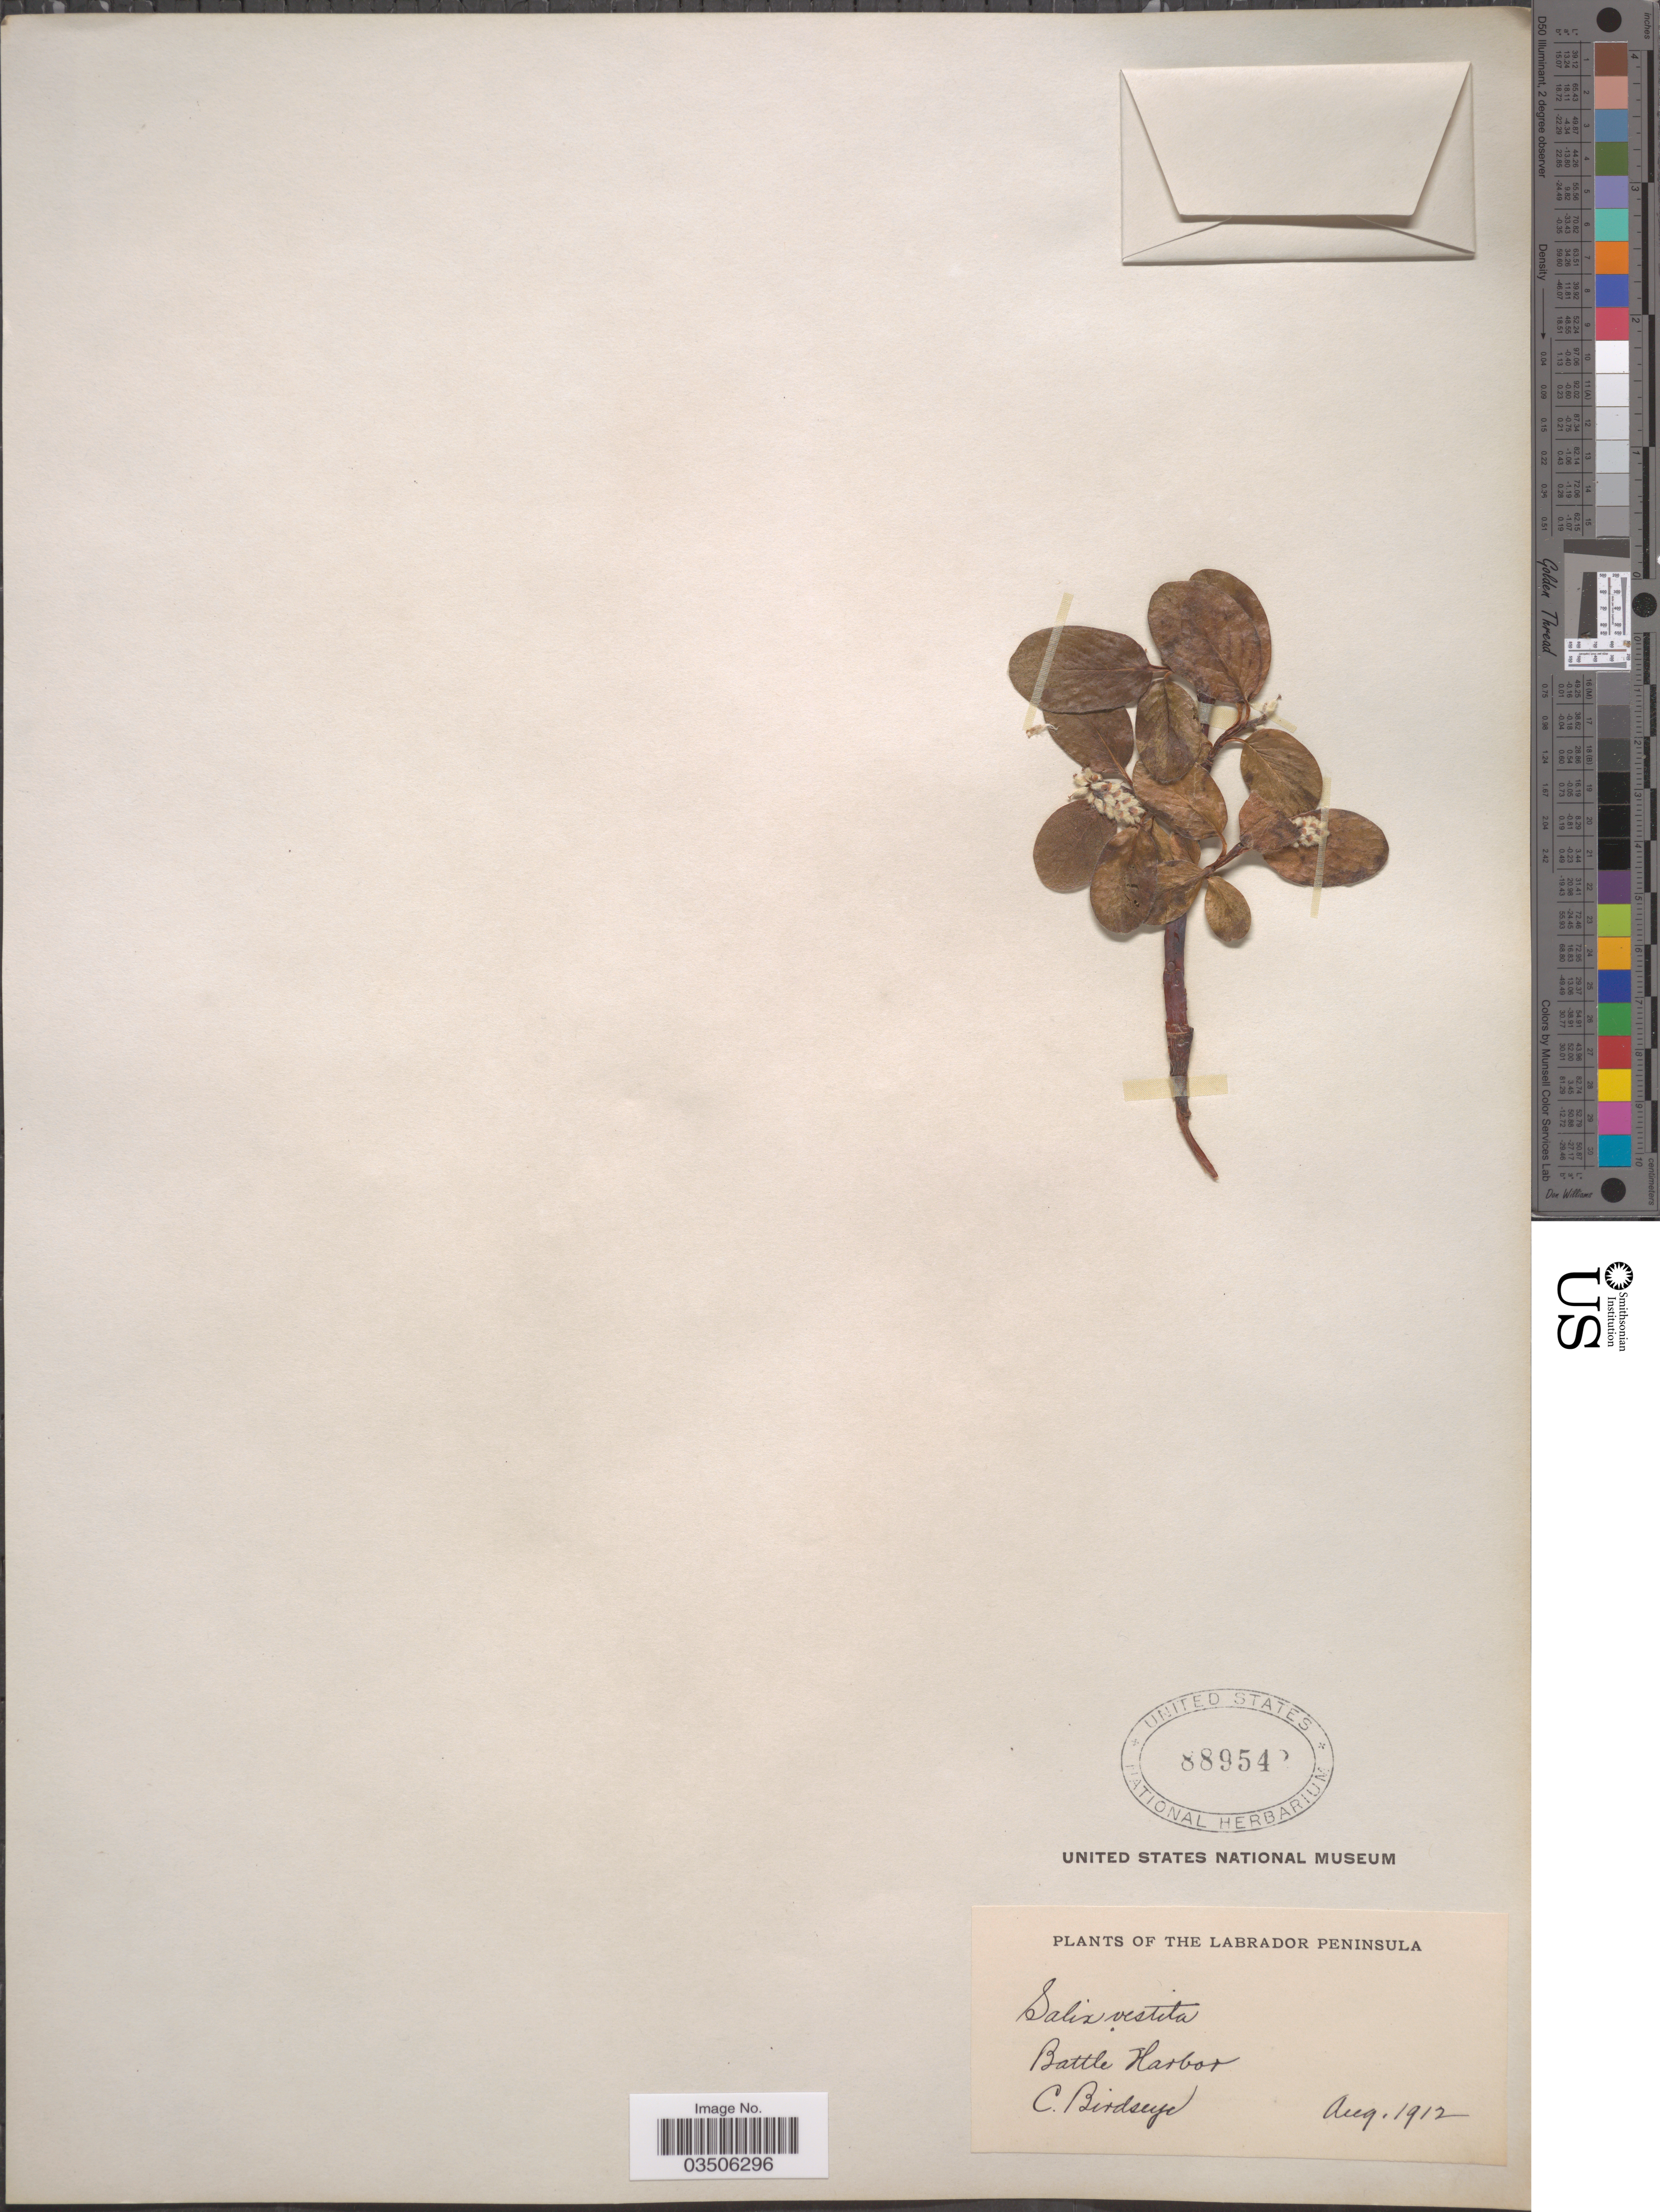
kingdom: Plantae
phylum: Tracheophyta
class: Magnoliopsida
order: Malpighiales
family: Salicaceae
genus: Salix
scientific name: Salix vestita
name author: Pursh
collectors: C. Birdseye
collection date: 1912-08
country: Canada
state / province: Newfoundland and Labrador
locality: Labrador Peninsula. Battle Harbor.